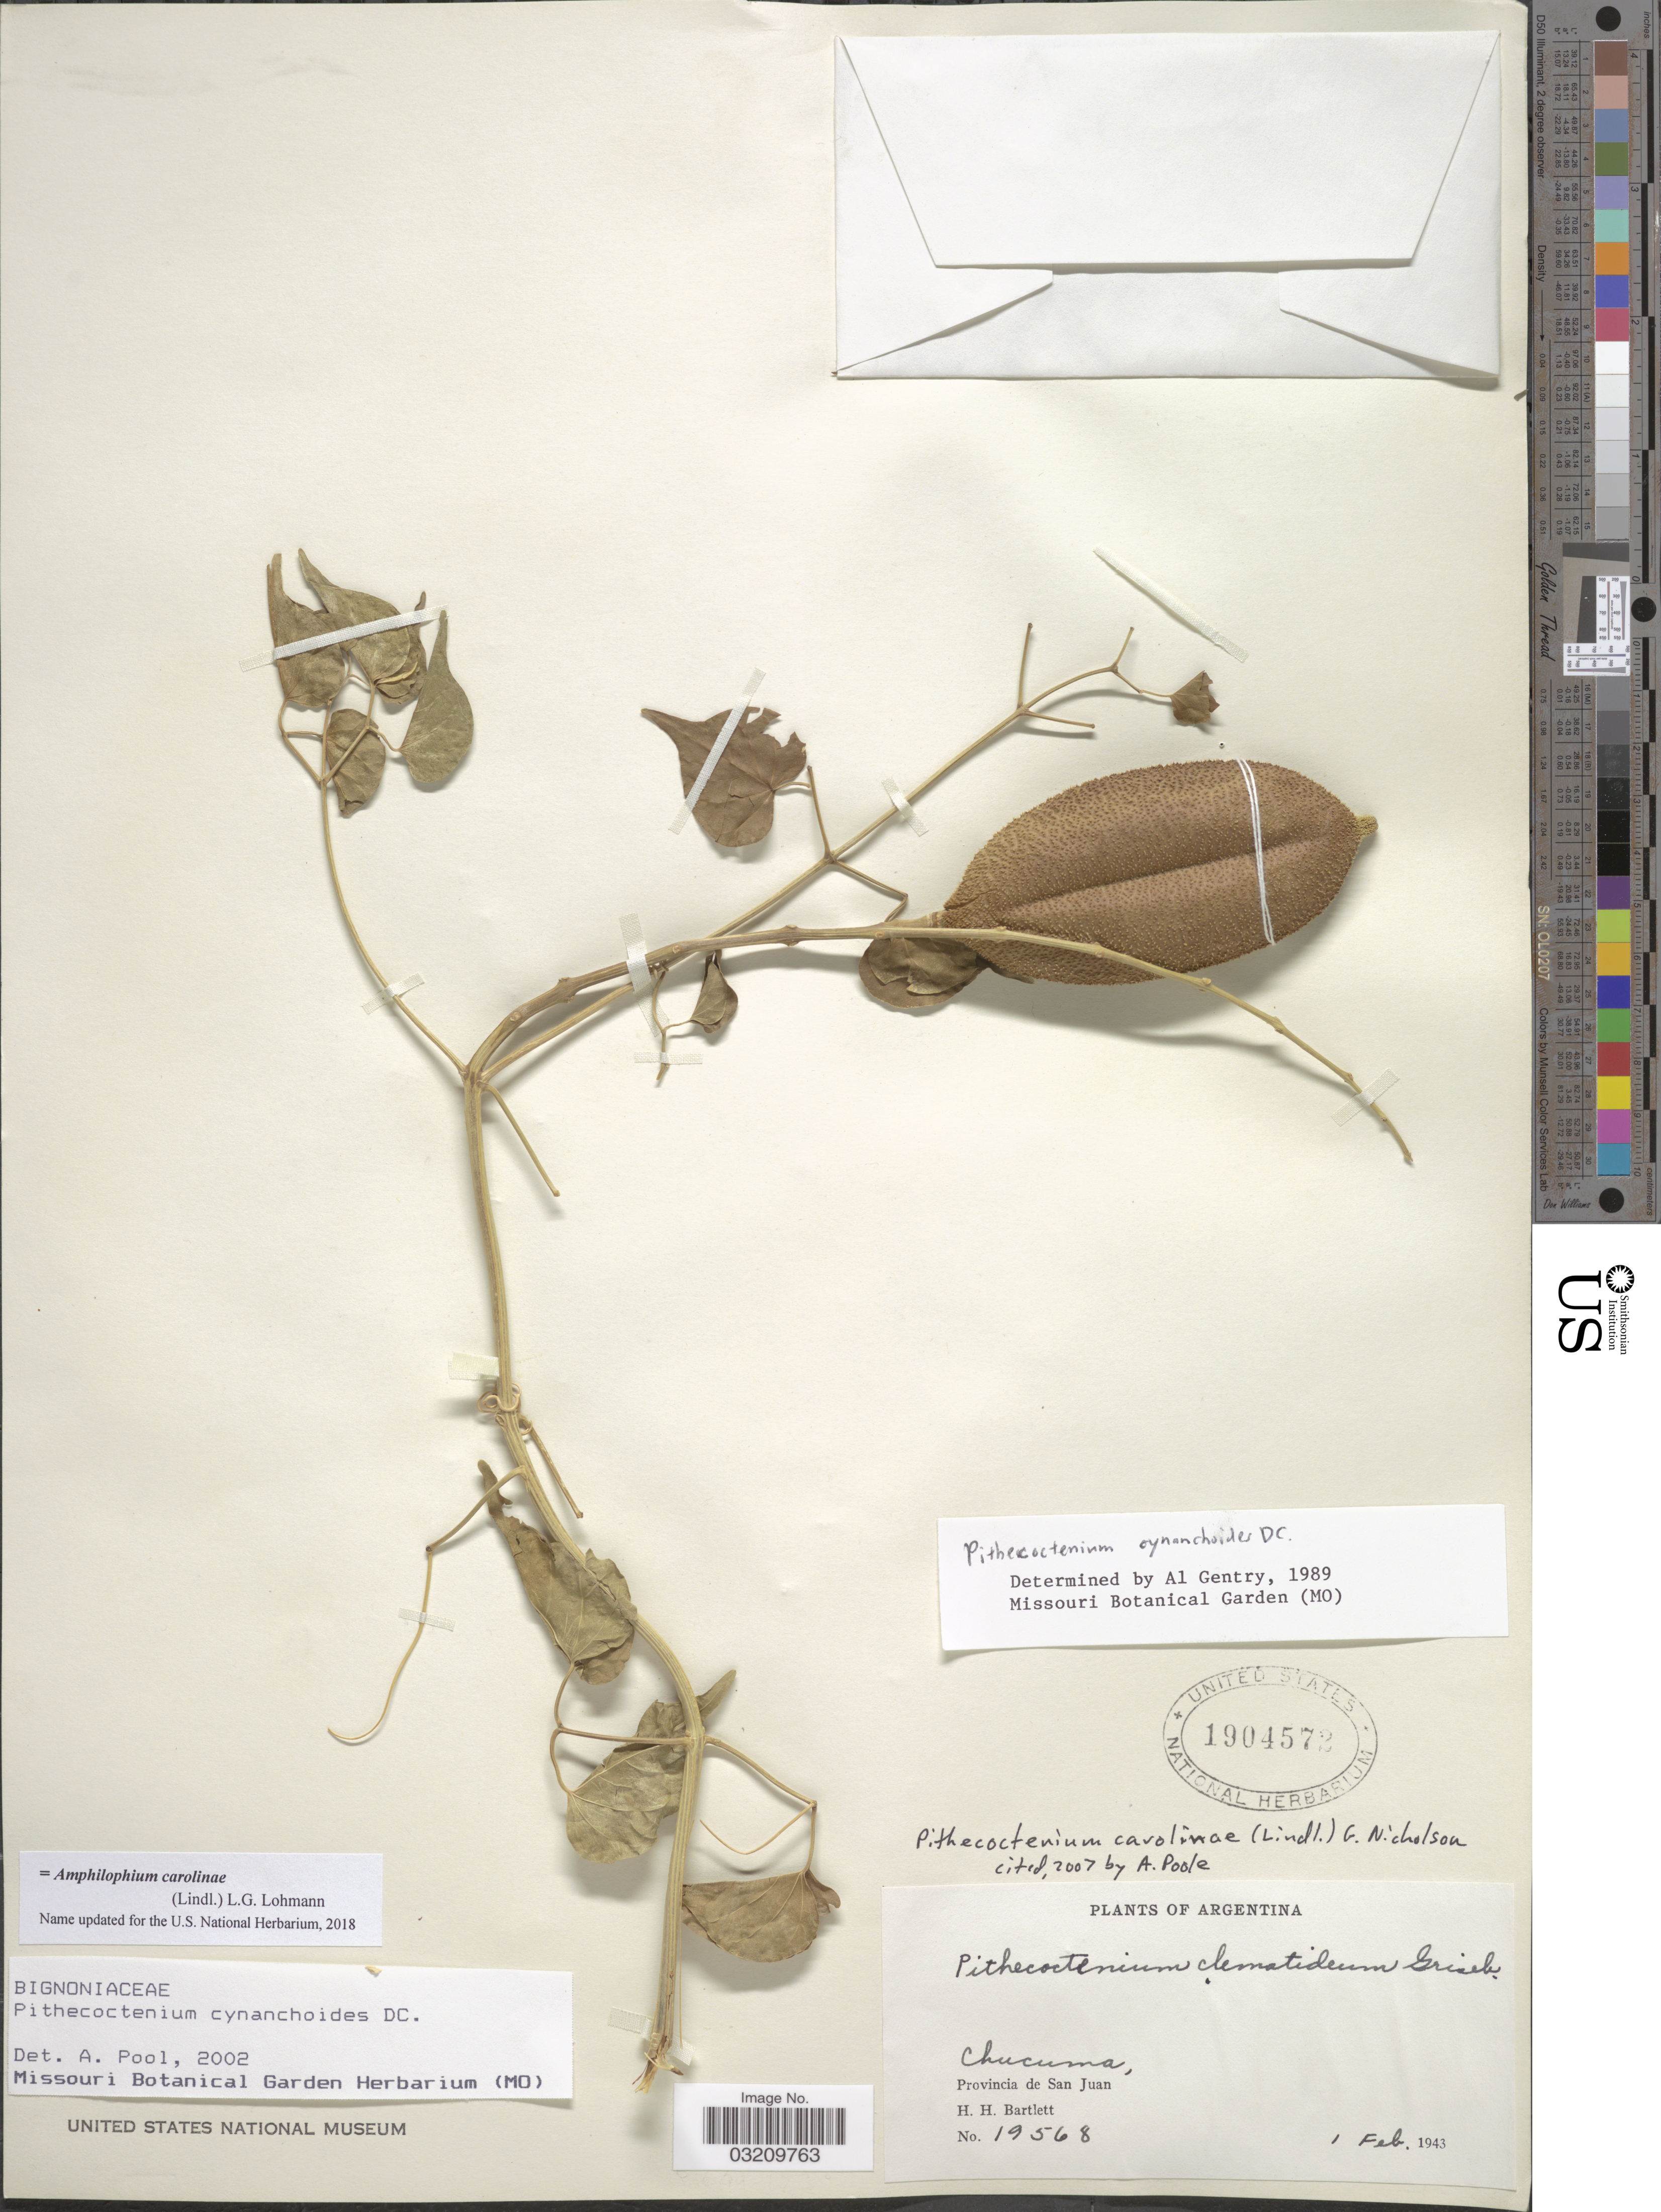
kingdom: Plantae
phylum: Tracheophyta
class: Magnoliopsida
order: Lamiales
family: Bignoniaceae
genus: Amphilophium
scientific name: Amphilophium carolinae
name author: (Lindl.) L.G. Lohmann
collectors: H. H. Bartlett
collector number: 19568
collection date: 1943-02-01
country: Argentina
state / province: San Juan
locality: Chucuma.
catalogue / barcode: US 1904572